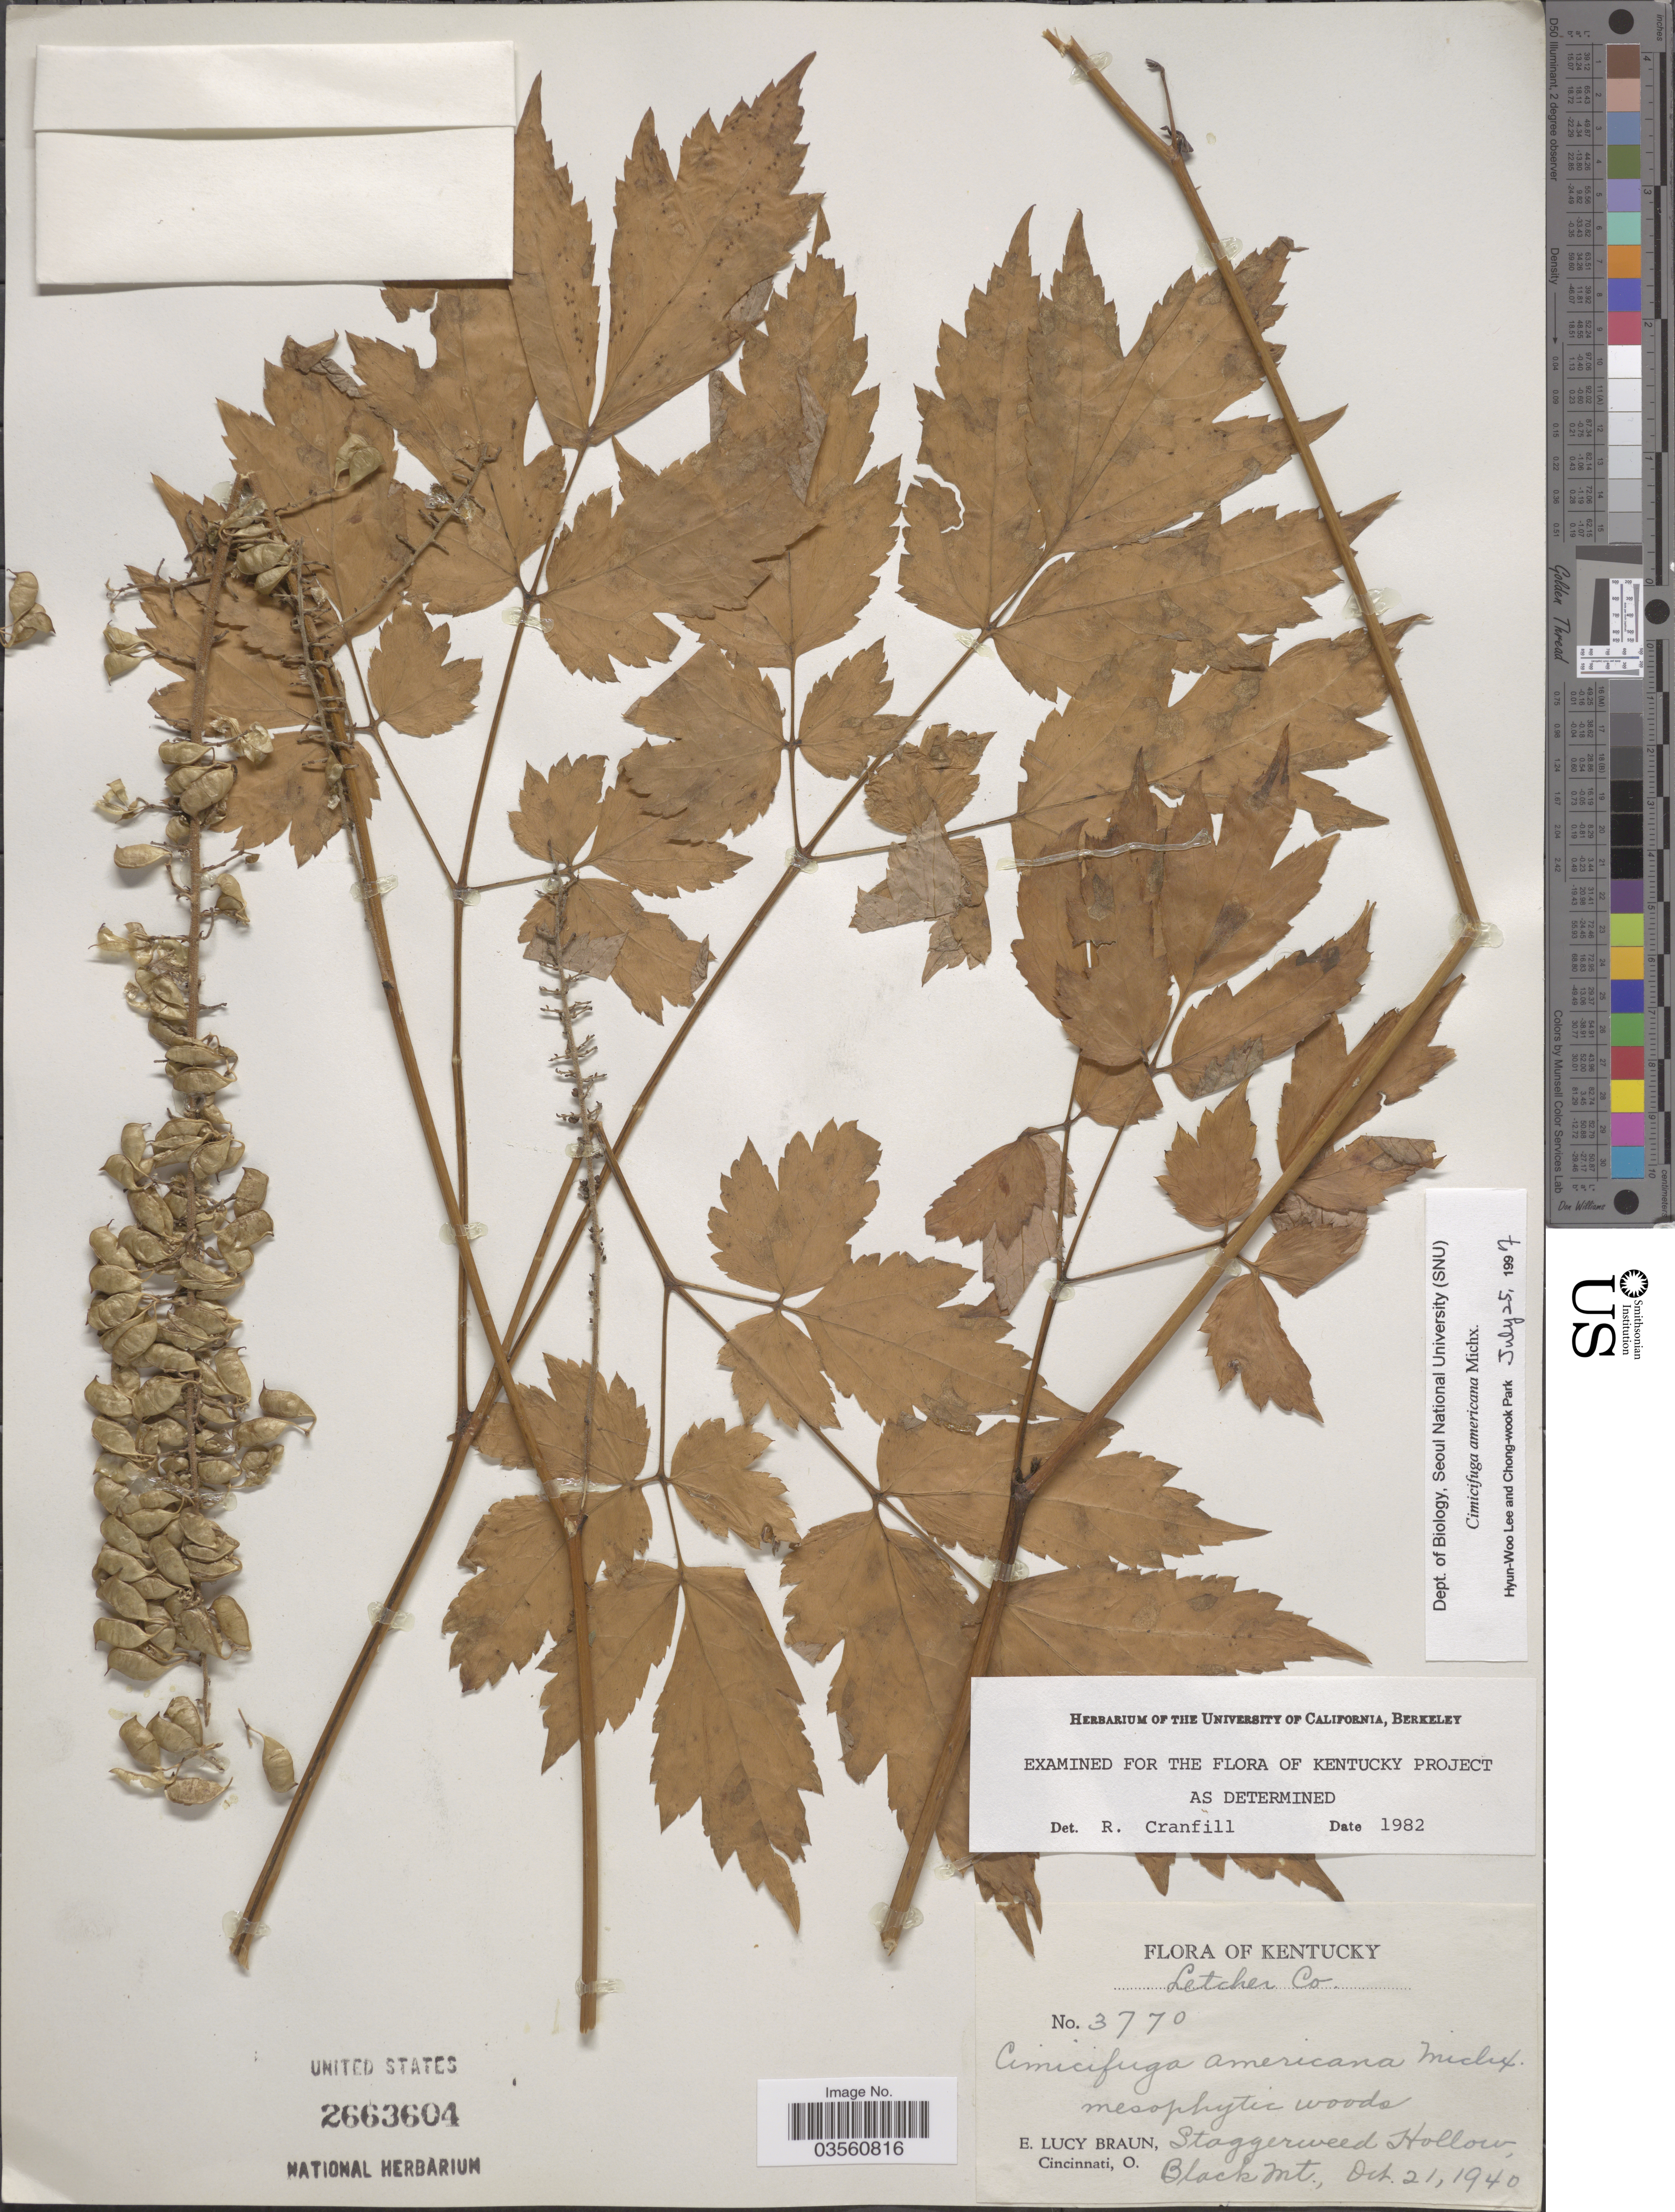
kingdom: Plantae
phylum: Tracheophyta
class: Magnoliopsida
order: Ranunculales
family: Ranunculaceae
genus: Actaea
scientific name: Actaea podocarpa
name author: DC.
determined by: Strong, M. T., (US), Smithsonian Institution - National Museum of Natural History (UNITED STATES)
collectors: E. L. Braun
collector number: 3770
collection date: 1940-10-21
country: United States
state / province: Kentucky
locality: Letcher Co. Staggerweed Hollow, Black Mt.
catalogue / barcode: US 2663604